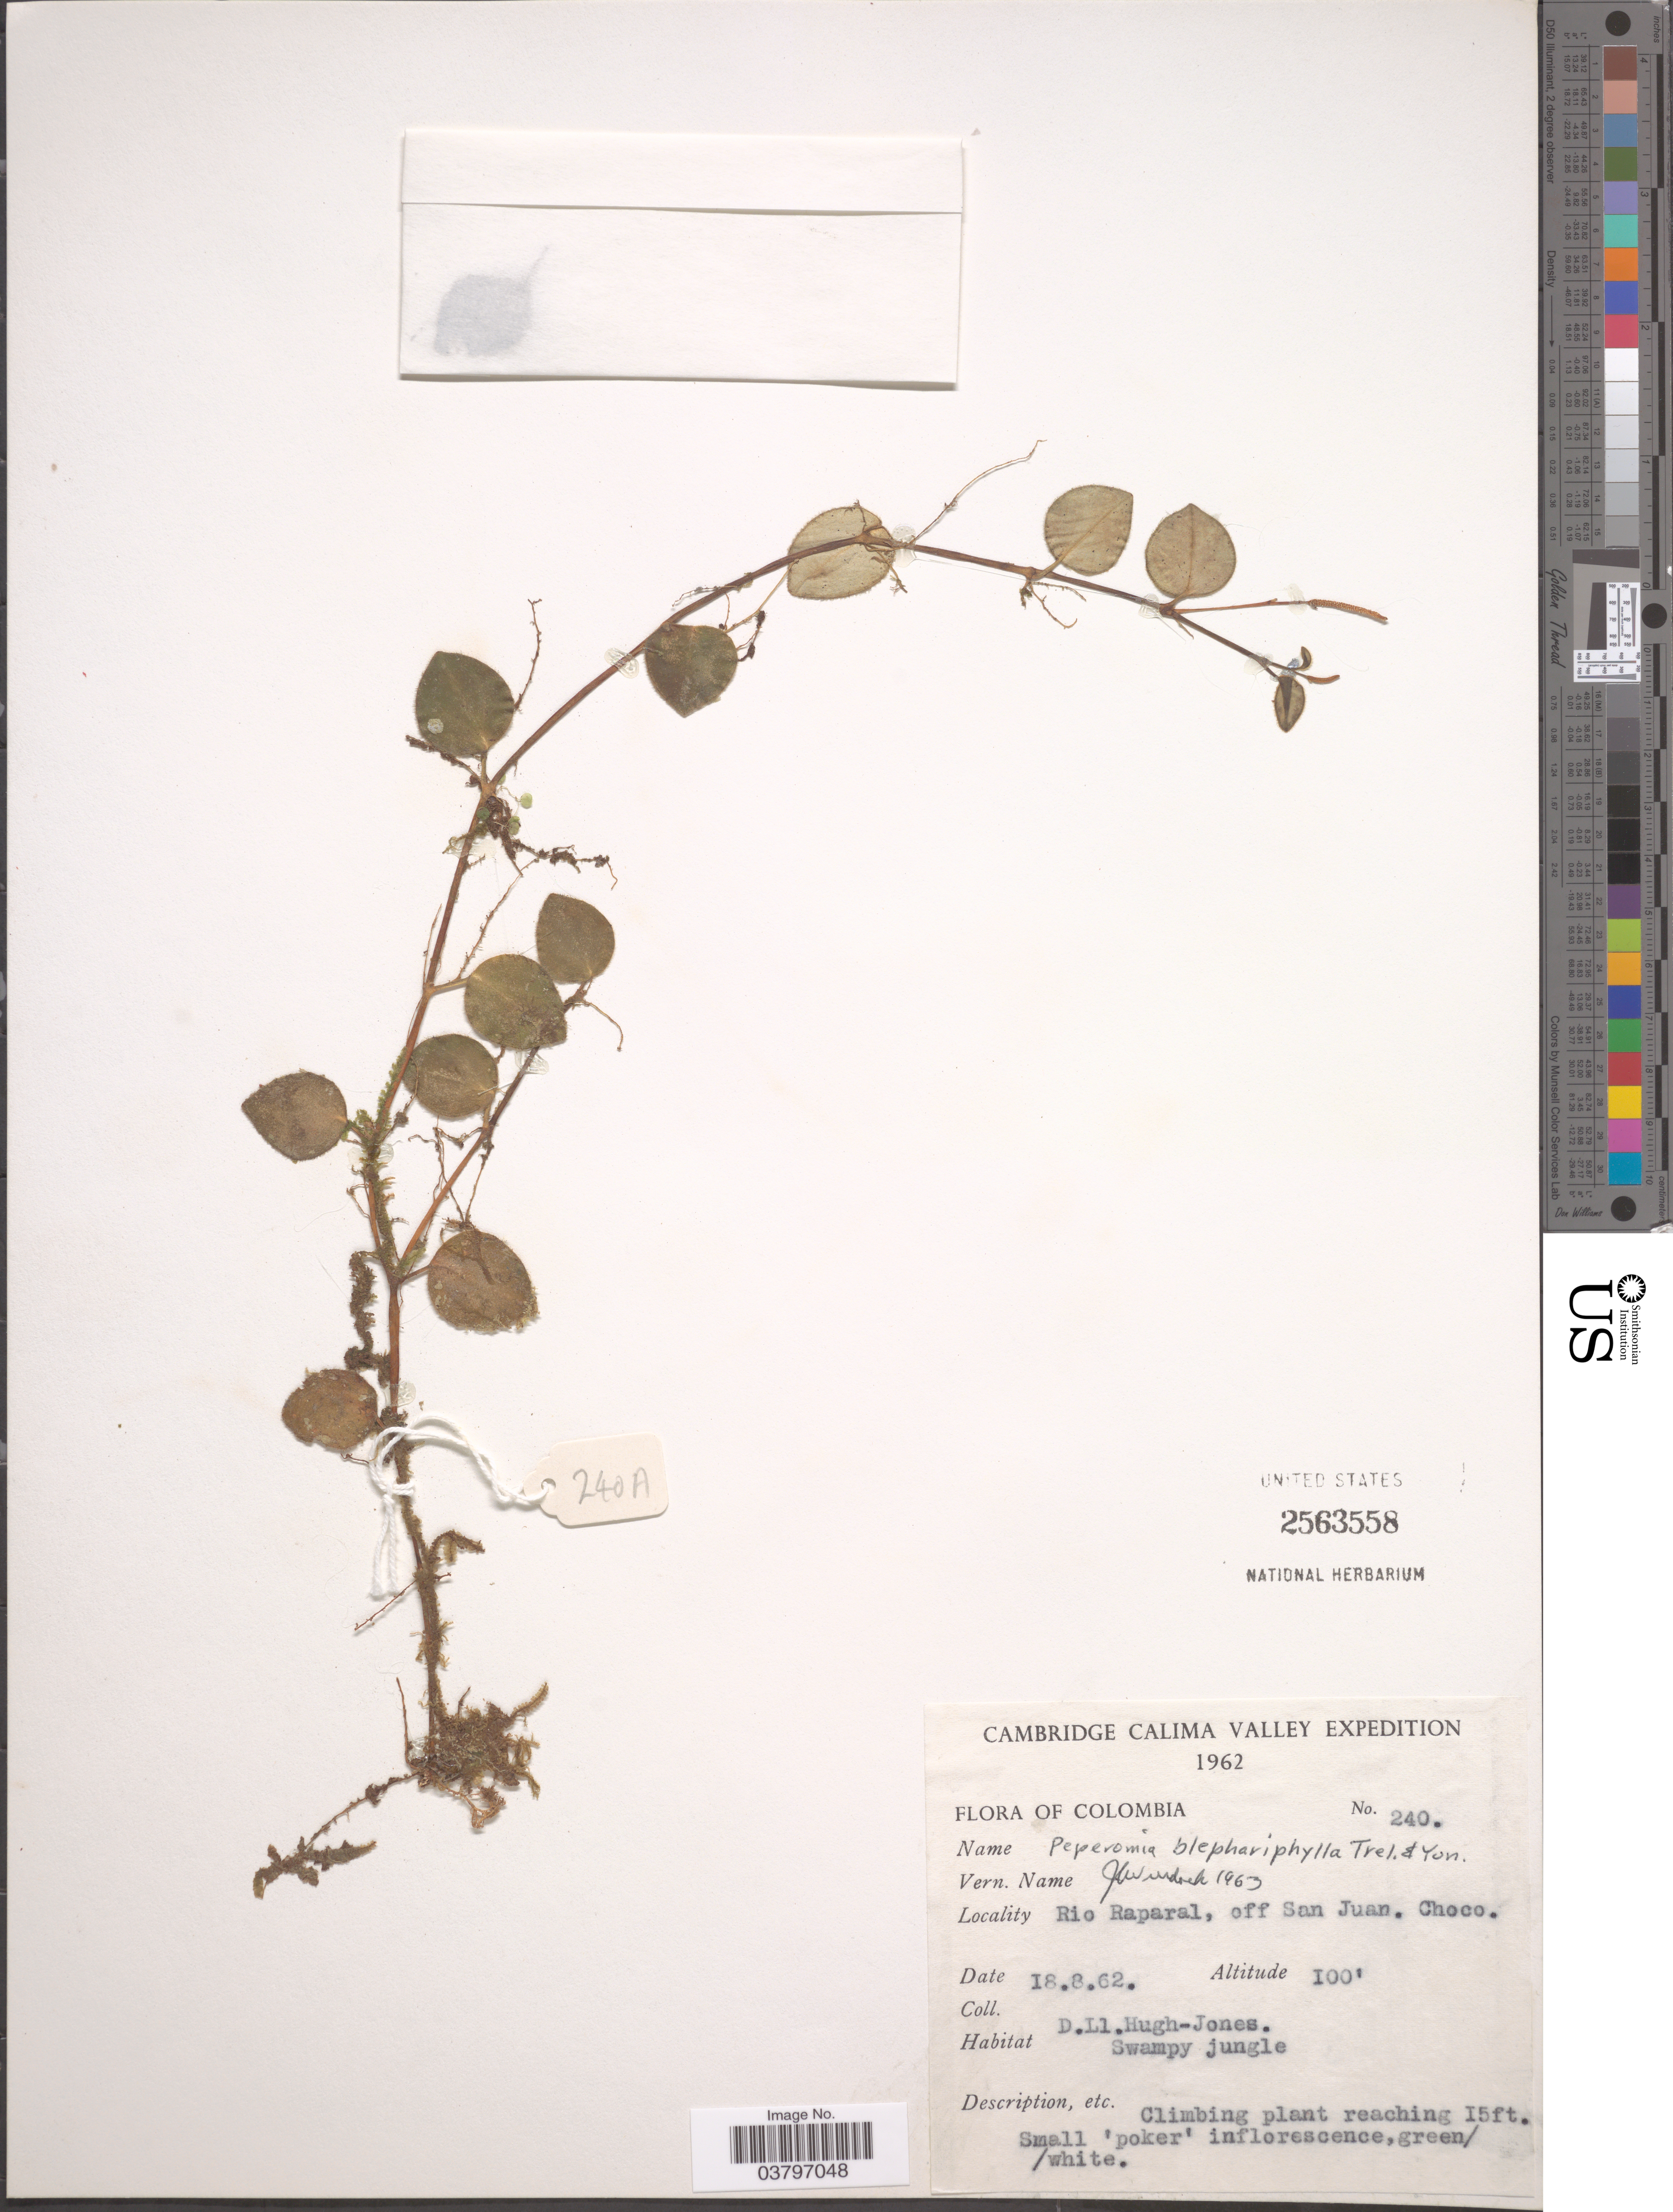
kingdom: Plantae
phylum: Tracheophyta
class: Magnoliopsida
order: Piperales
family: Piperaceae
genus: Peperomia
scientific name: Peperomia ciliaris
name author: C. DC.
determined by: Jiménez, José Estaban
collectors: D. Hugh-Jones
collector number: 240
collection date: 1962-08-18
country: Colombia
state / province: Chocó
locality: Calima Valley. Rio Raparal, off San Juan.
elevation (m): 30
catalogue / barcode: US 2563558